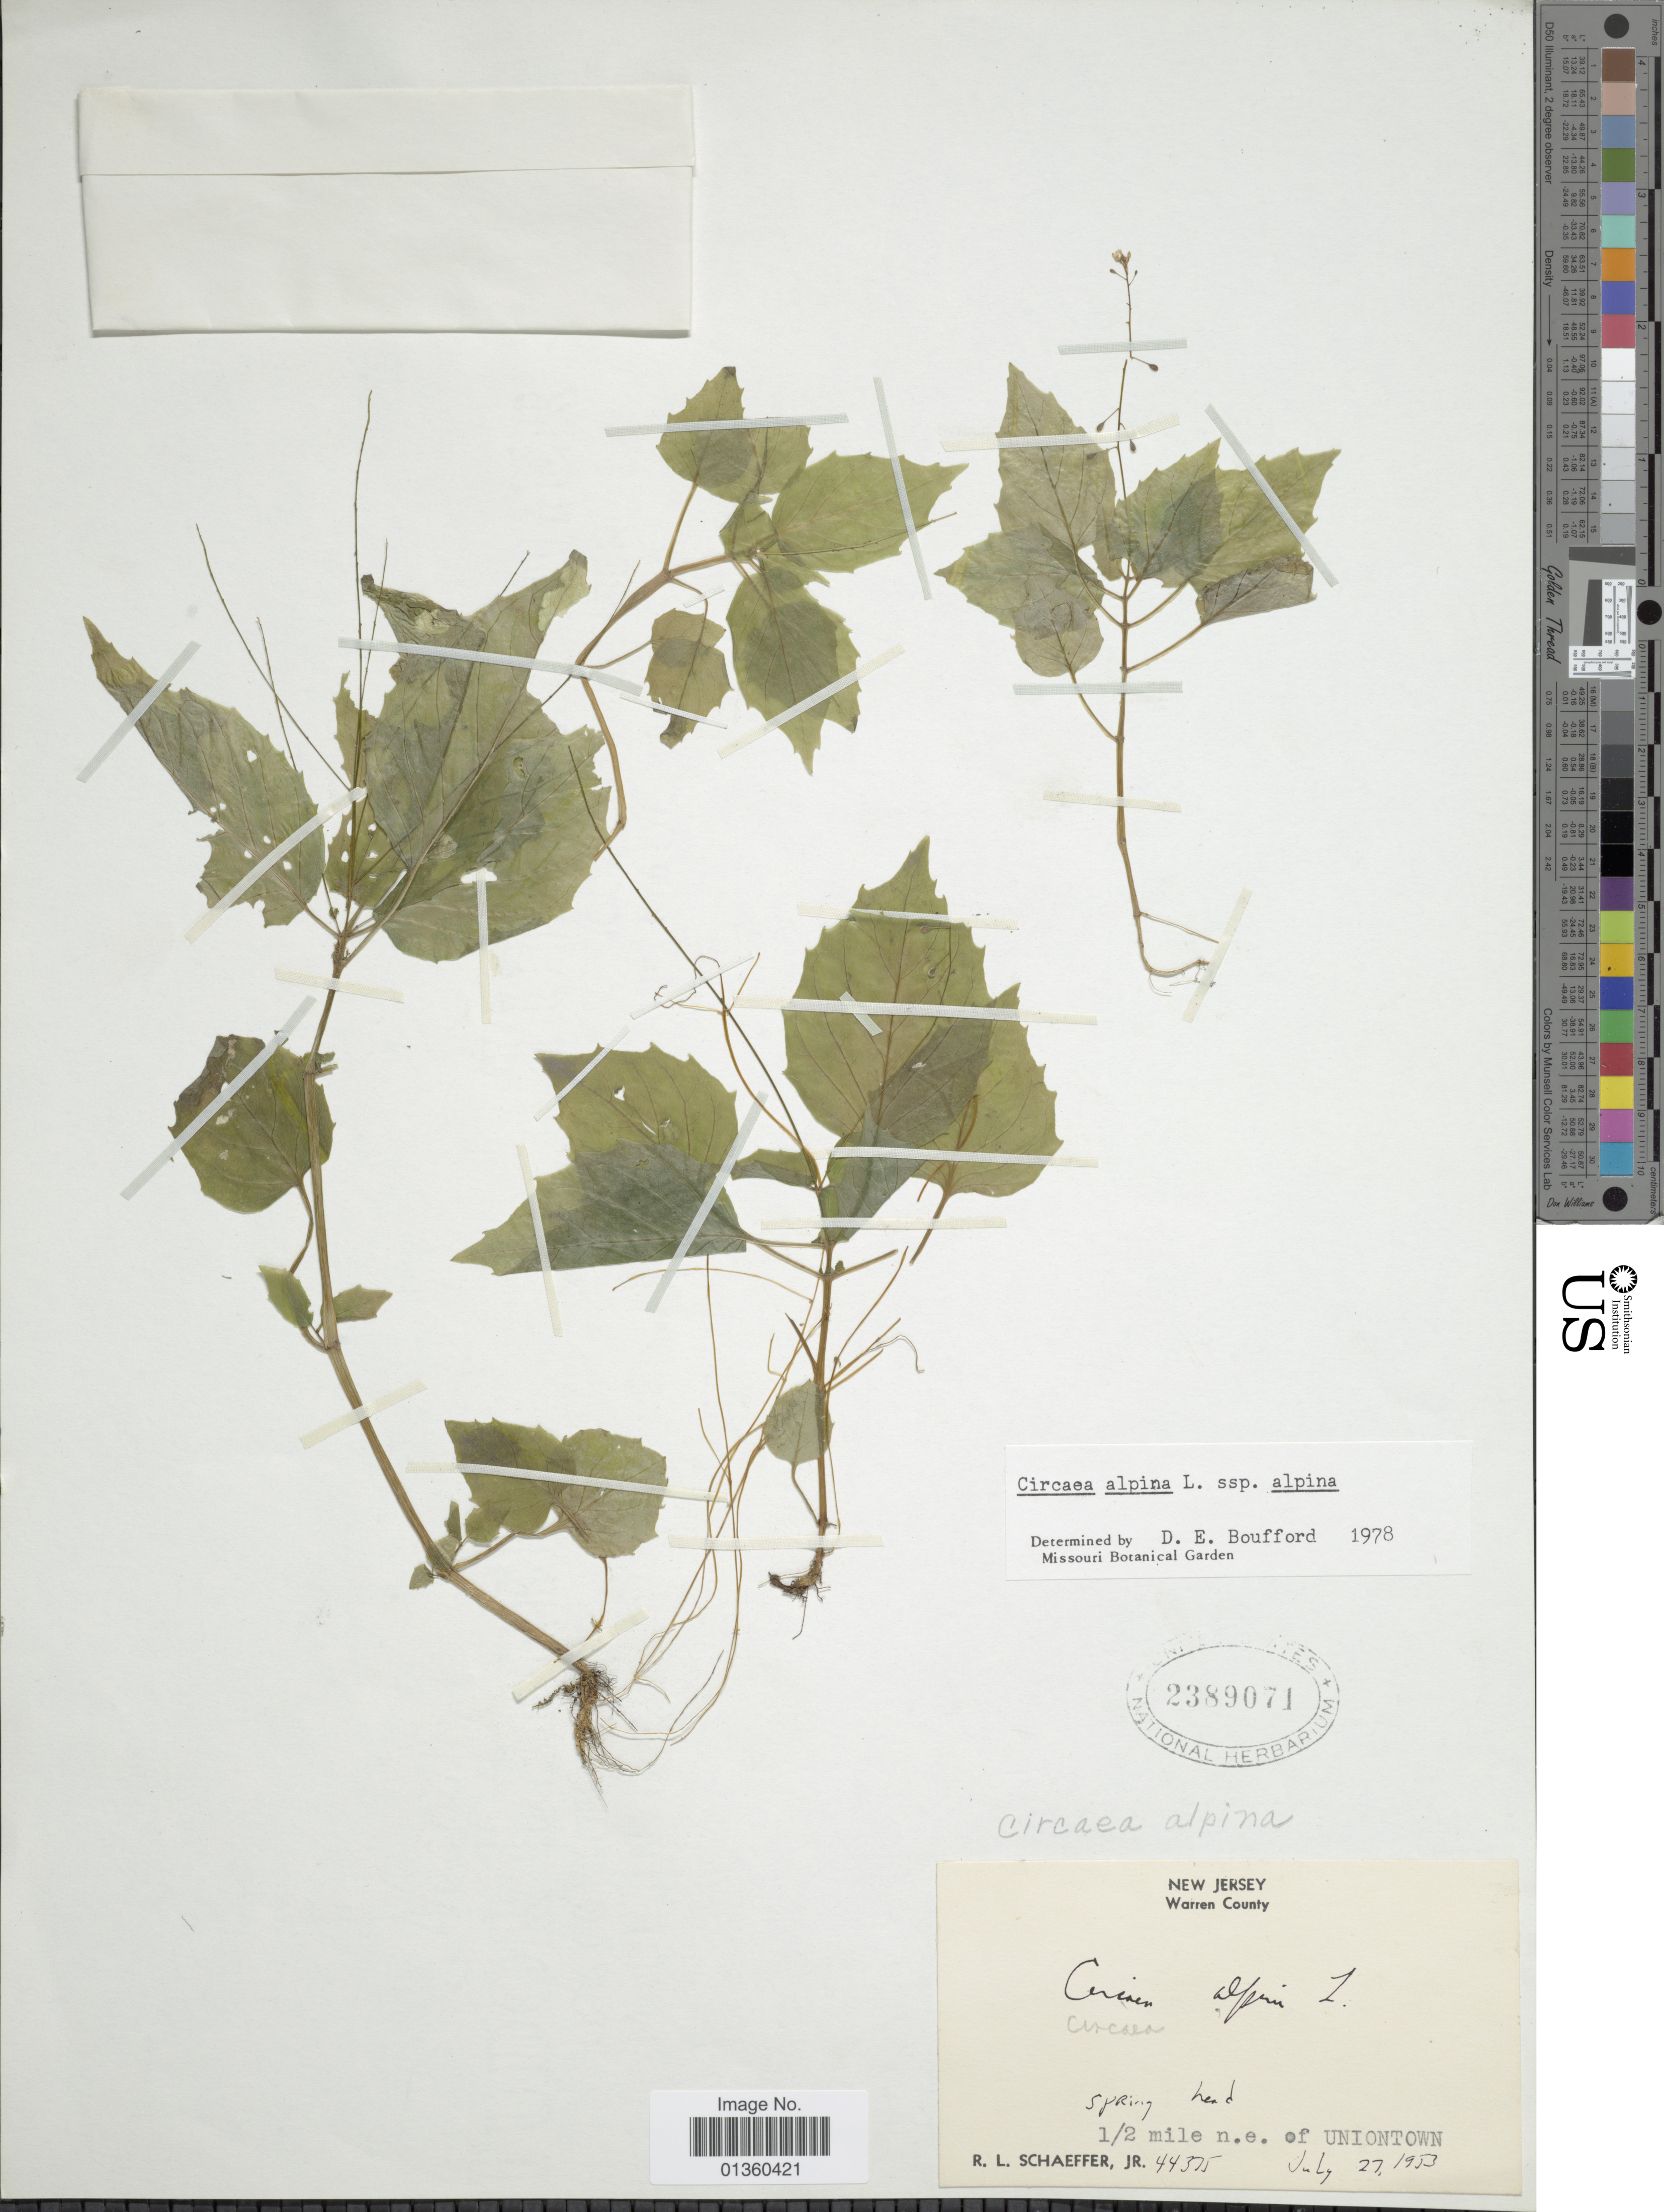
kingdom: Plantae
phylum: Tracheophyta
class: Magnoliopsida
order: Myrtales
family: Onagraceae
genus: Circaea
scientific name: Circaea alpina subsp. alpina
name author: L.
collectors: R. L. Schaeffer Jr.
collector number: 44375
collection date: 1953-07-27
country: United States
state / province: New Jersey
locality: Warren County, spring head, ½ mile n.e. of Uniontown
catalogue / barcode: US 2389071